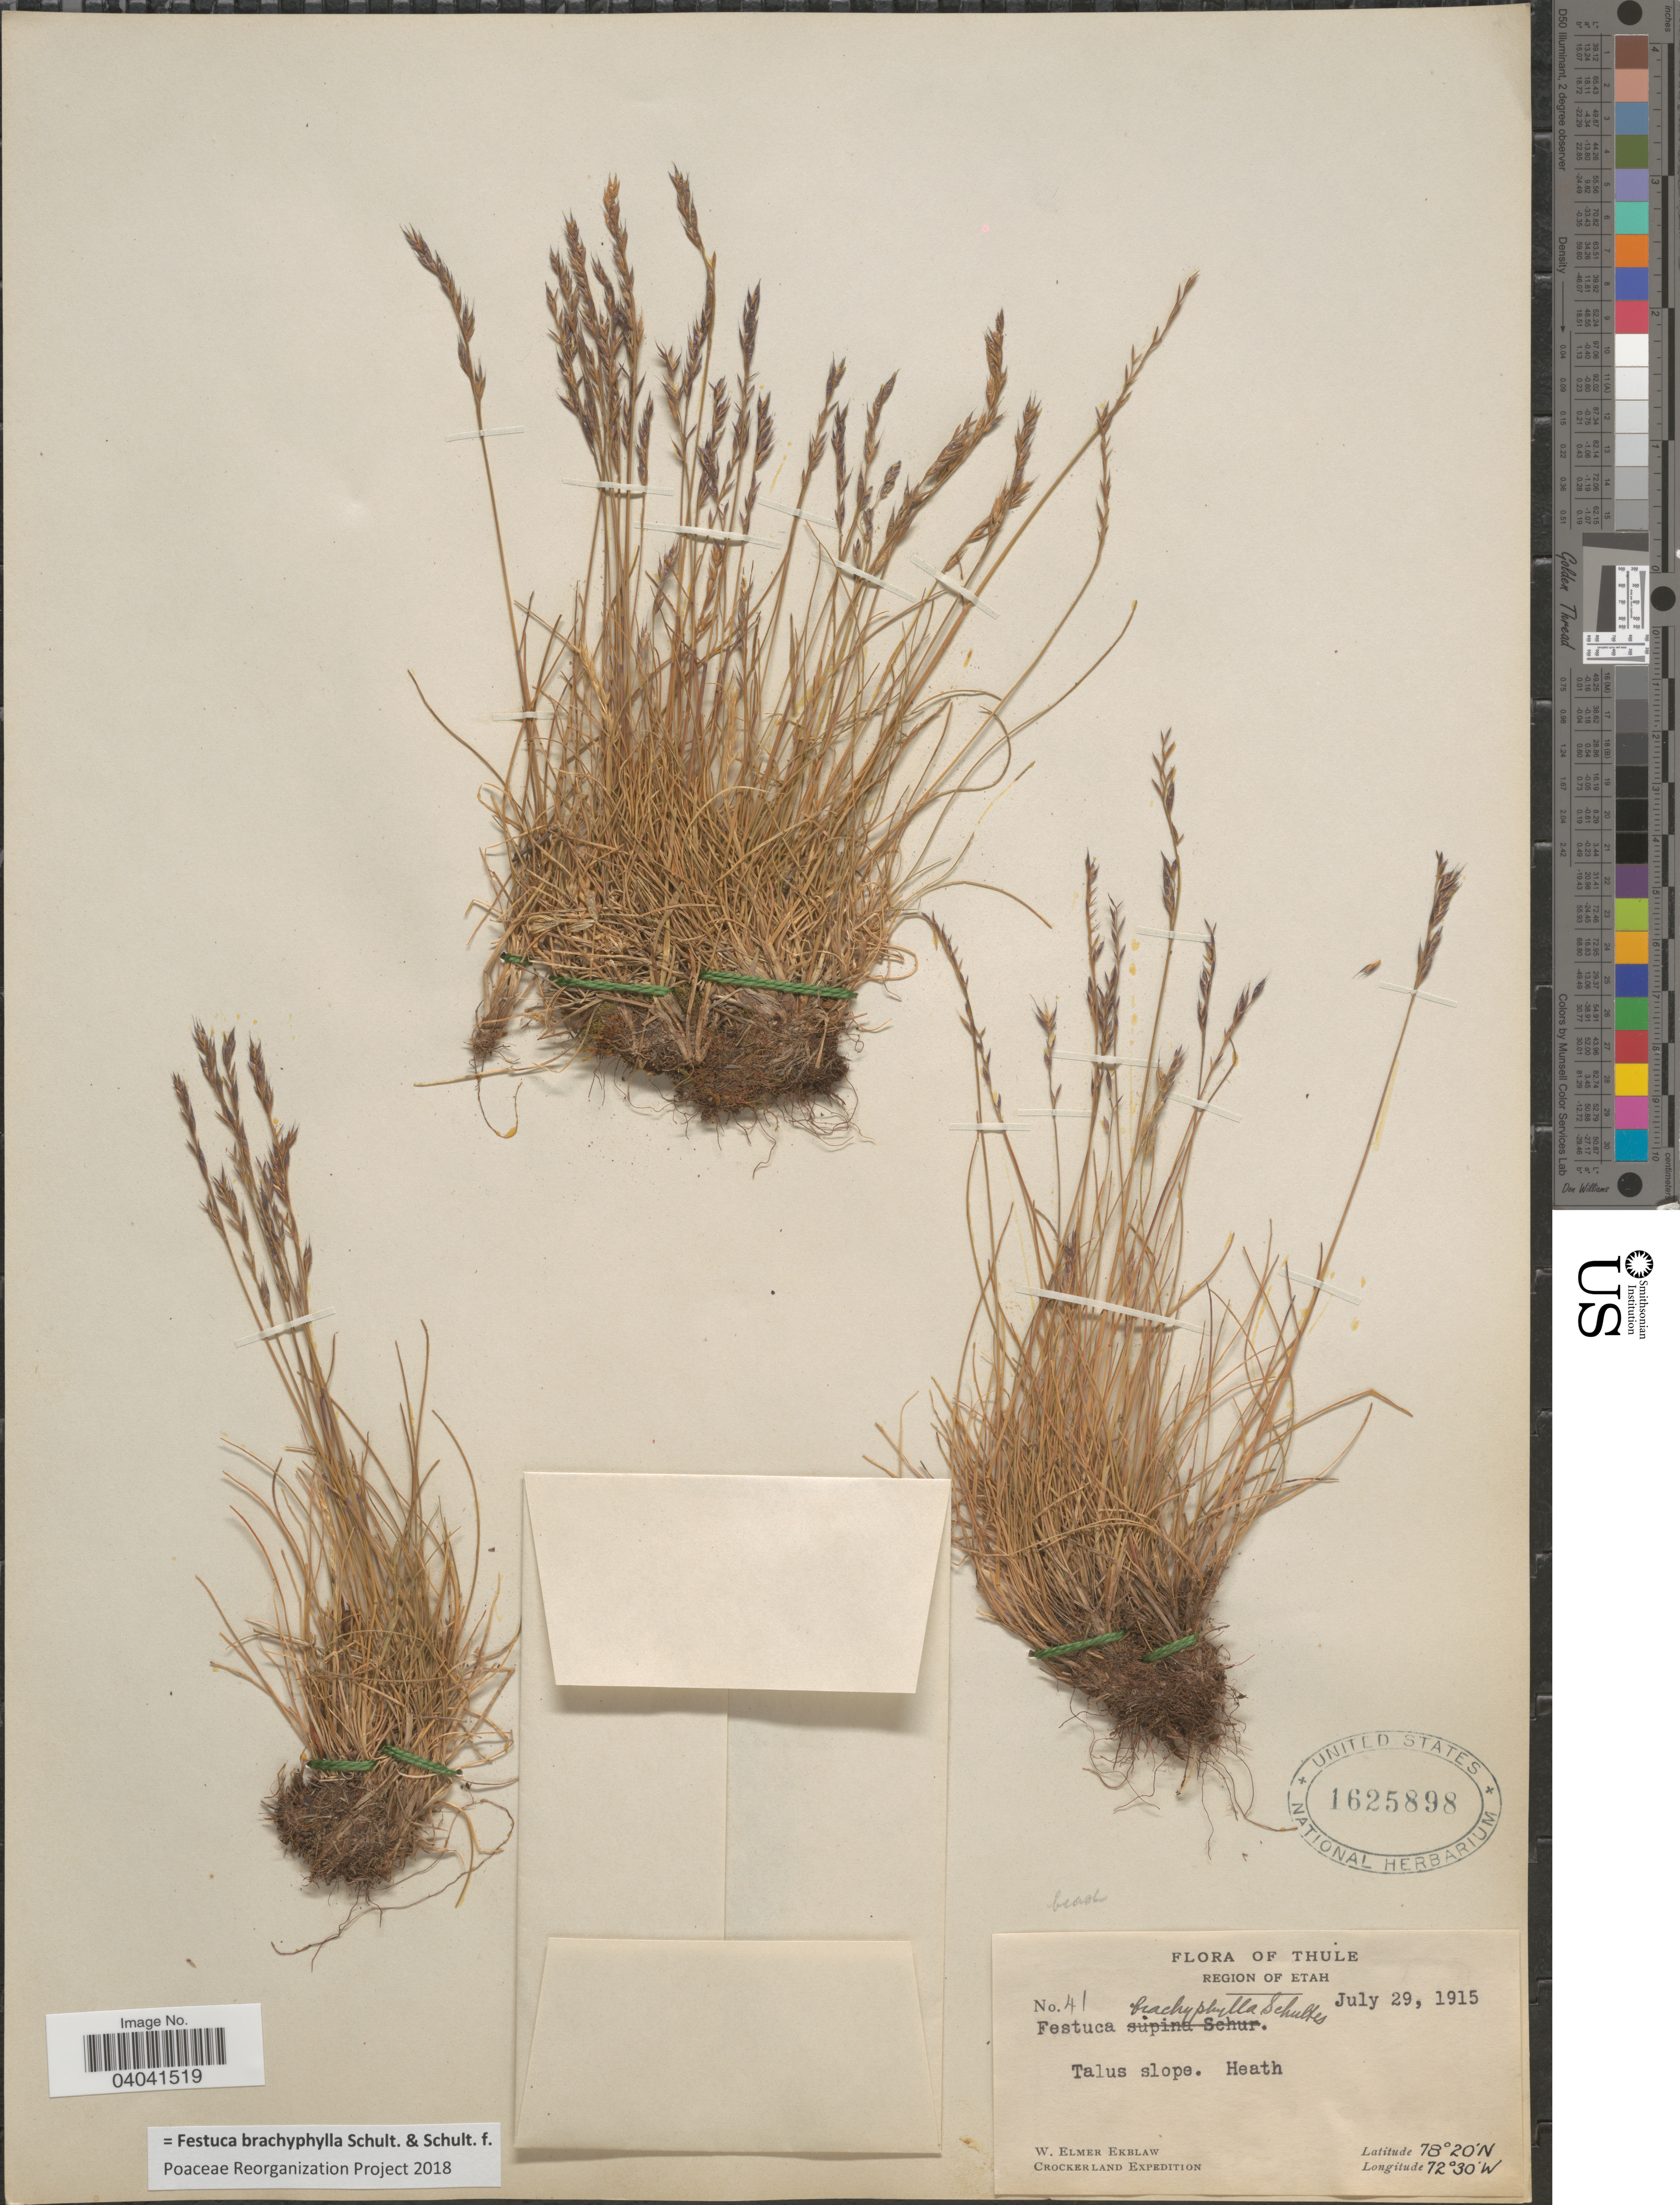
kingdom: Plantae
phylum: Tracheophyta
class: Liliopsida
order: Poales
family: Poaceae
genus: Festuca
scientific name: Festuca brachyphylla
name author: Schult. & Schult. f.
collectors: W. Ekblaw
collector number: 41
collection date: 1915-07-29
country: Greenland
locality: Thule. Region of Etah. Heath.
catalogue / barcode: US 1625898